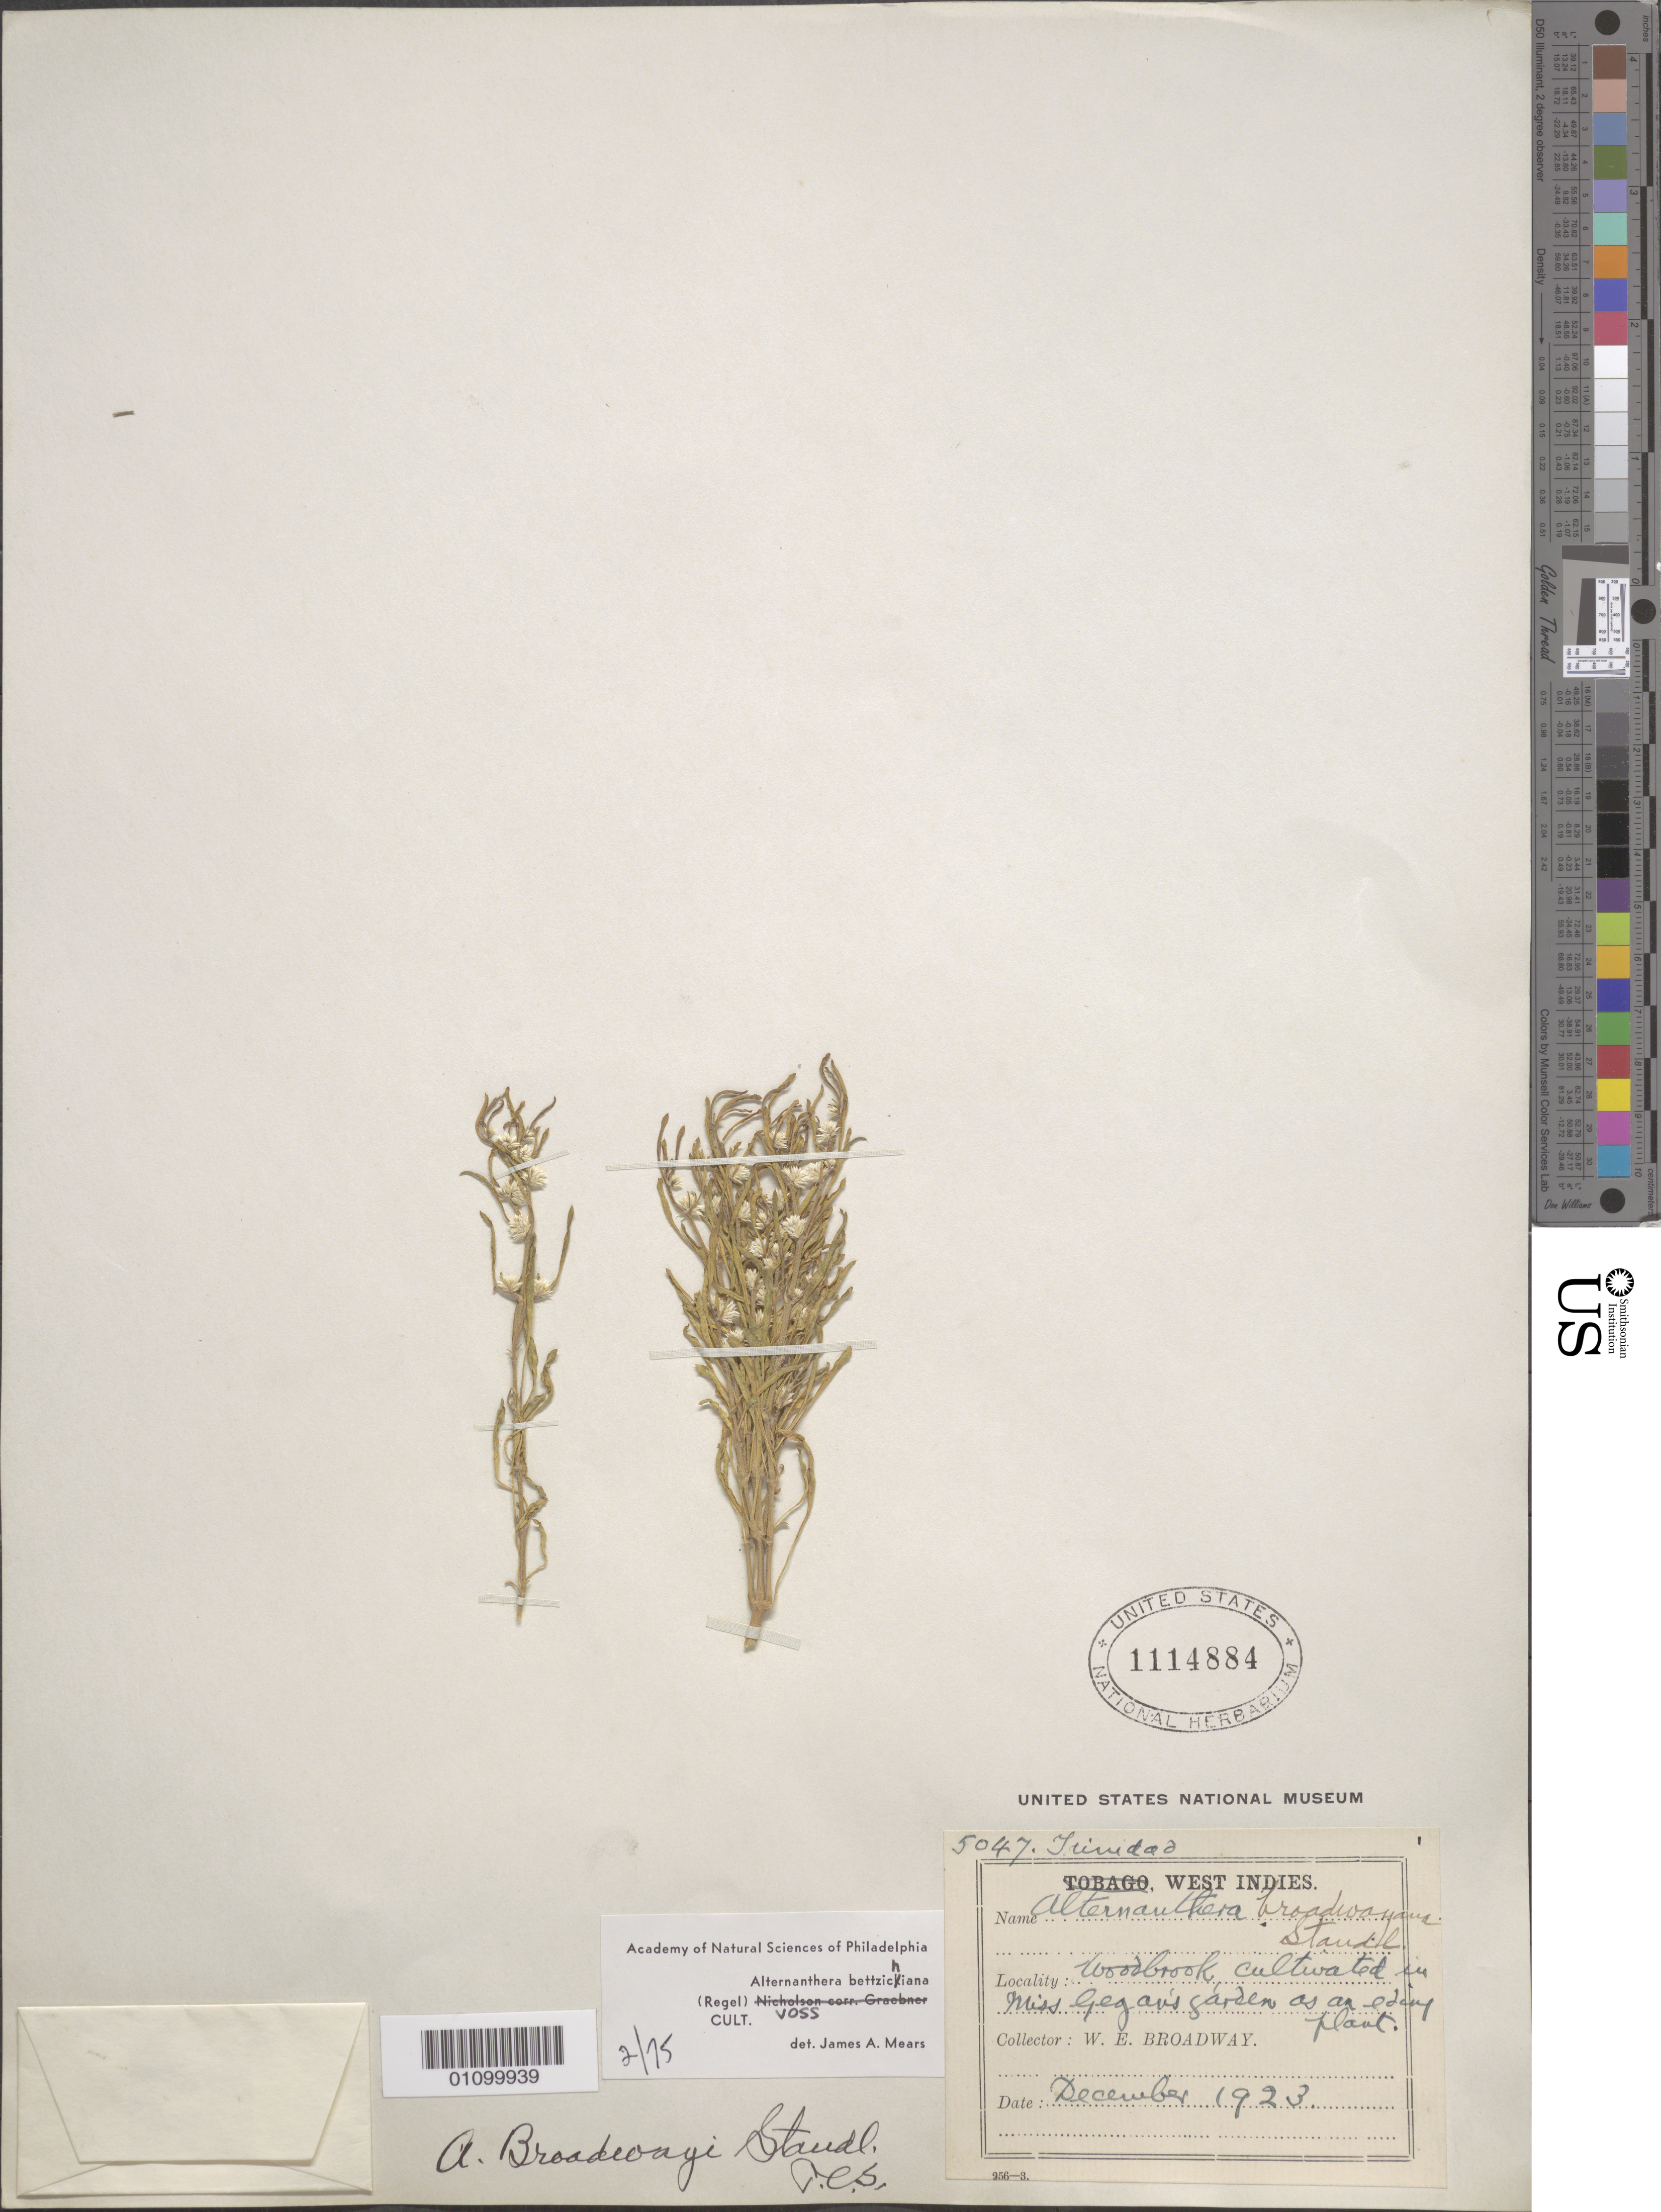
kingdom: Plantae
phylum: Tracheophyta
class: Magnoliopsida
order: Caryophyllales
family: Amaranthaceae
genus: Alternanthera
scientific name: Alternanthera bettzickiana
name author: (Regel) G. Nicholson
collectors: W. E. Broadway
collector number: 5047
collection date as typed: Dec 1923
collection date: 1923-12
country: Trinidad and Tobago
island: Trinidad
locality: Woodbrook cultivated in miss Gegauis Garden as an edging plant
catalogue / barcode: US 1114884